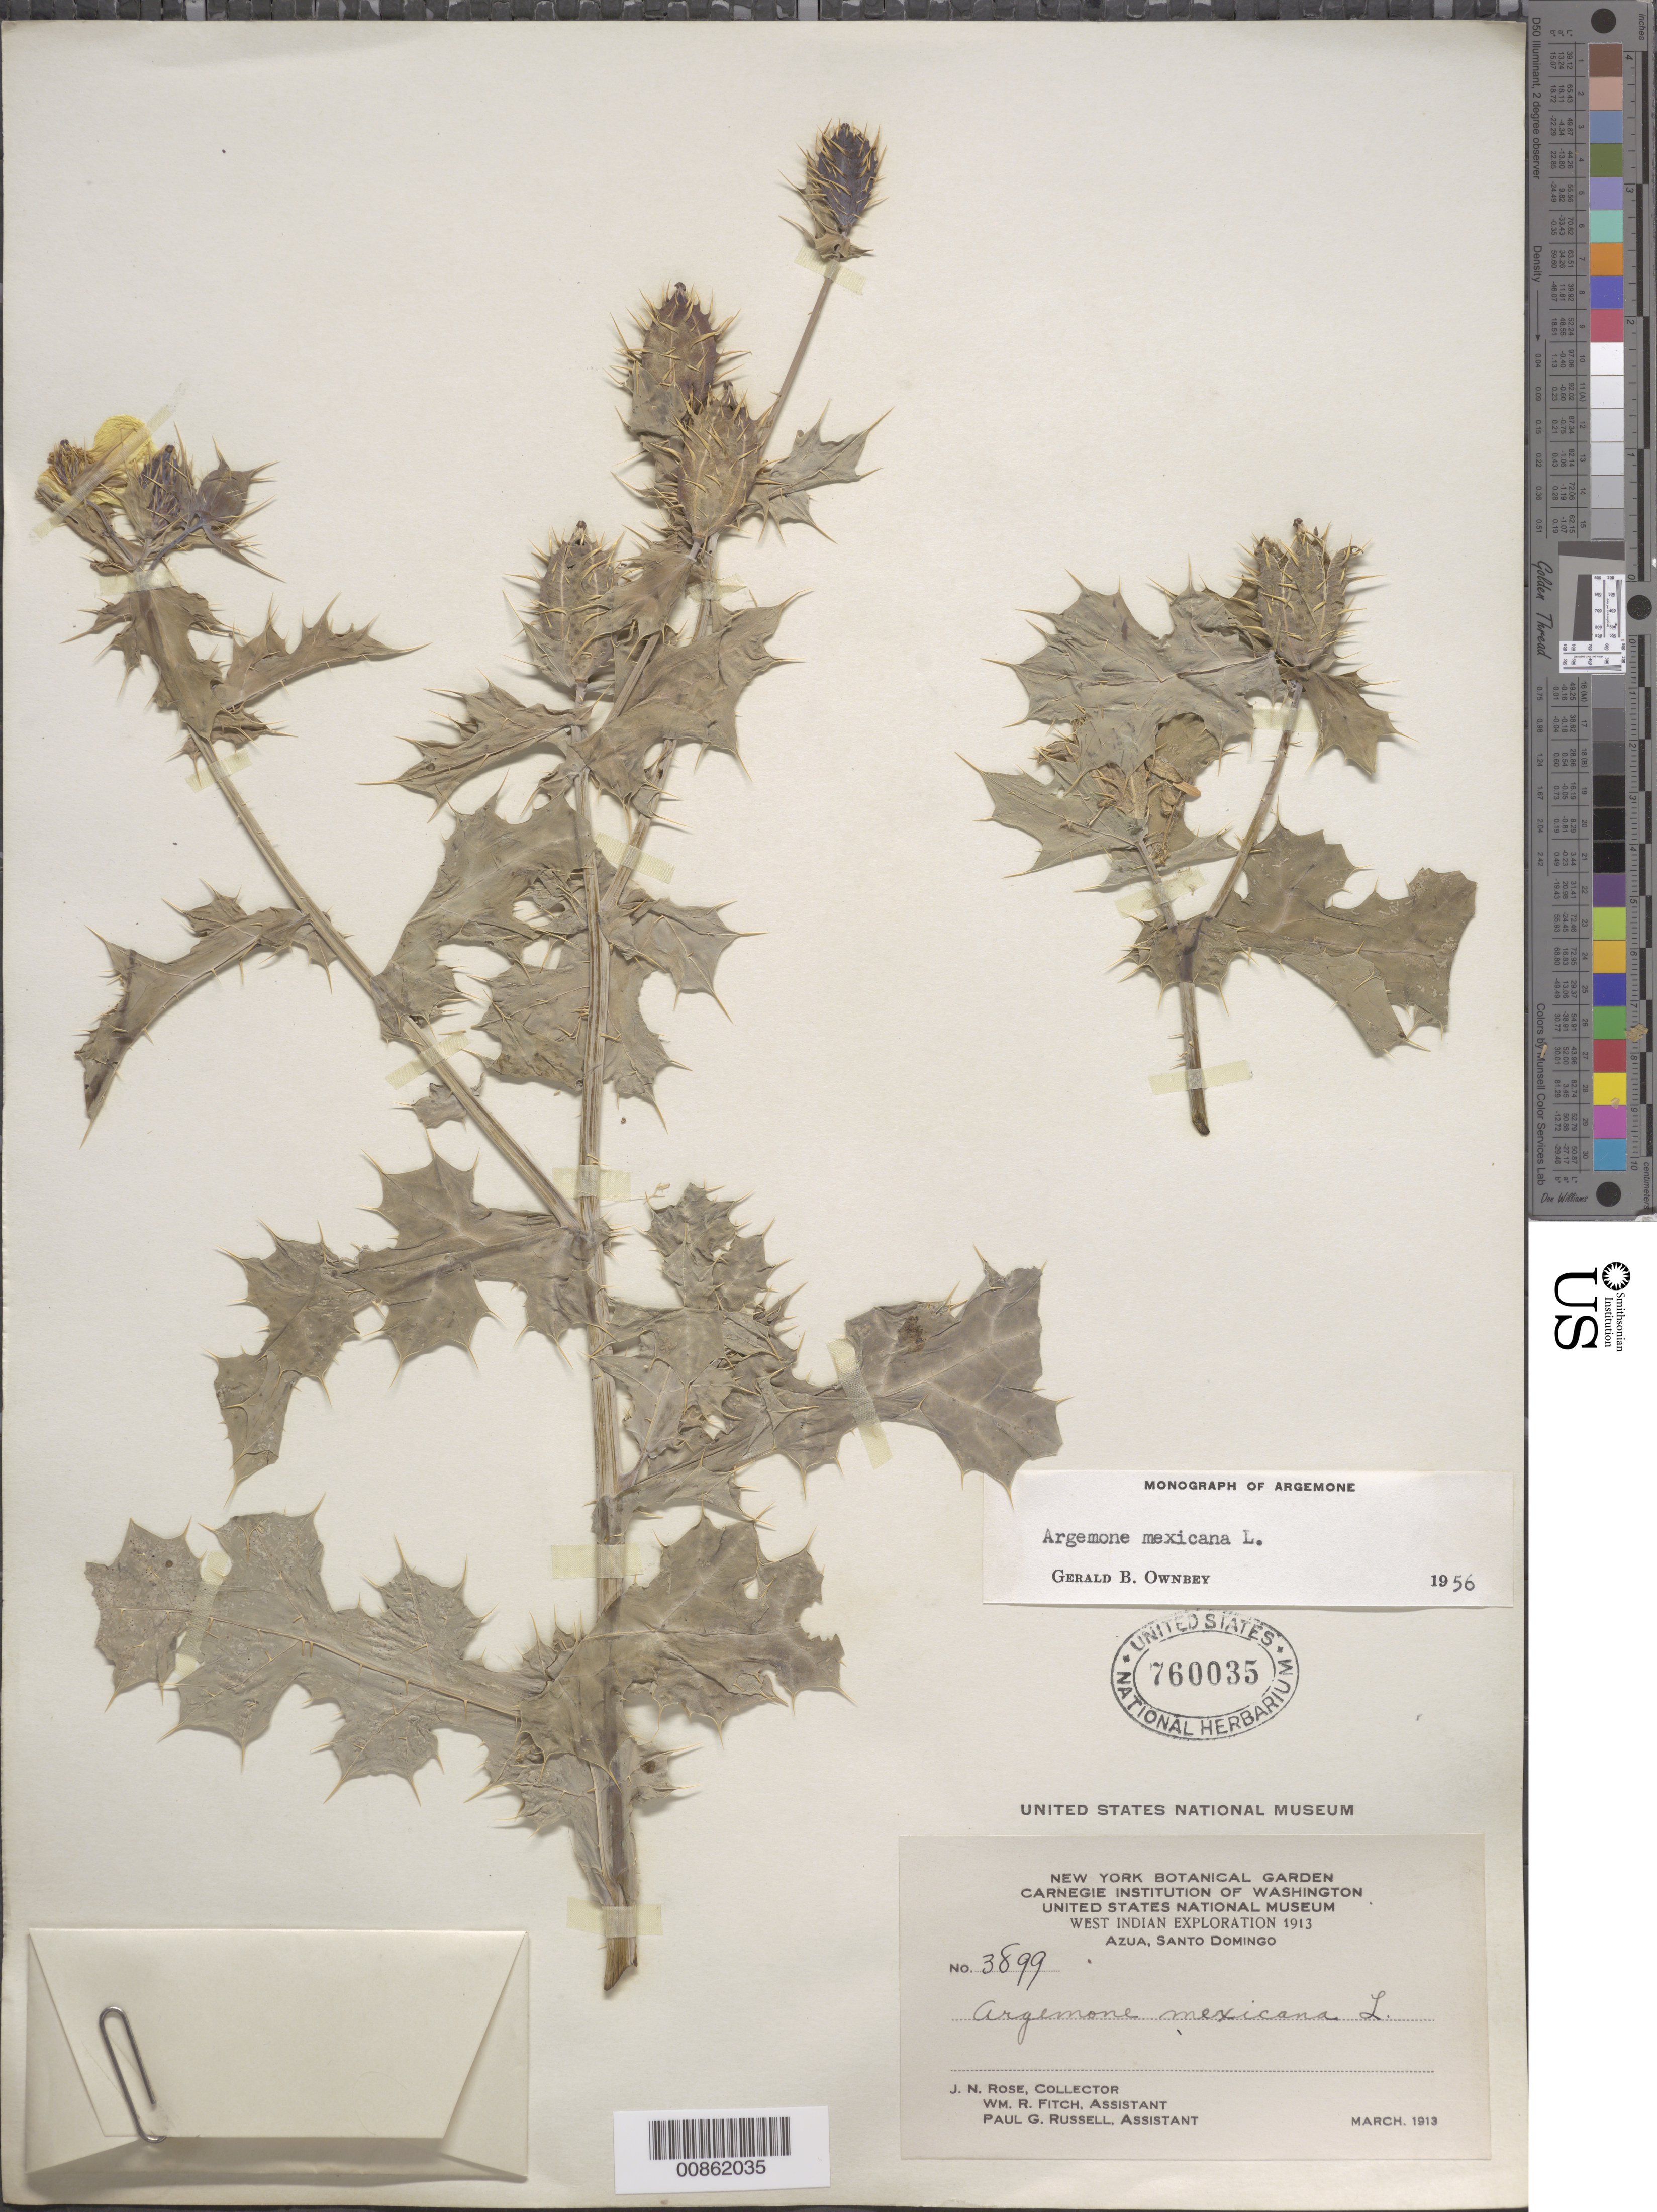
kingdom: Plantae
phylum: Tracheophyta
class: Magnoliopsida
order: Ranunculales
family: Papaveraceae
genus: Argemone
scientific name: Argemone mexicana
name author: L.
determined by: Ownbey, G. B.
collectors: J. N. Rose, W. R. Fitch & P. G. Russell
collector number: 3899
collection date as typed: Mar 1913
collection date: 1913-03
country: Dominican Republic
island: Hispaniola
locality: Azua, Santo Domingo.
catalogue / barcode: US 760035